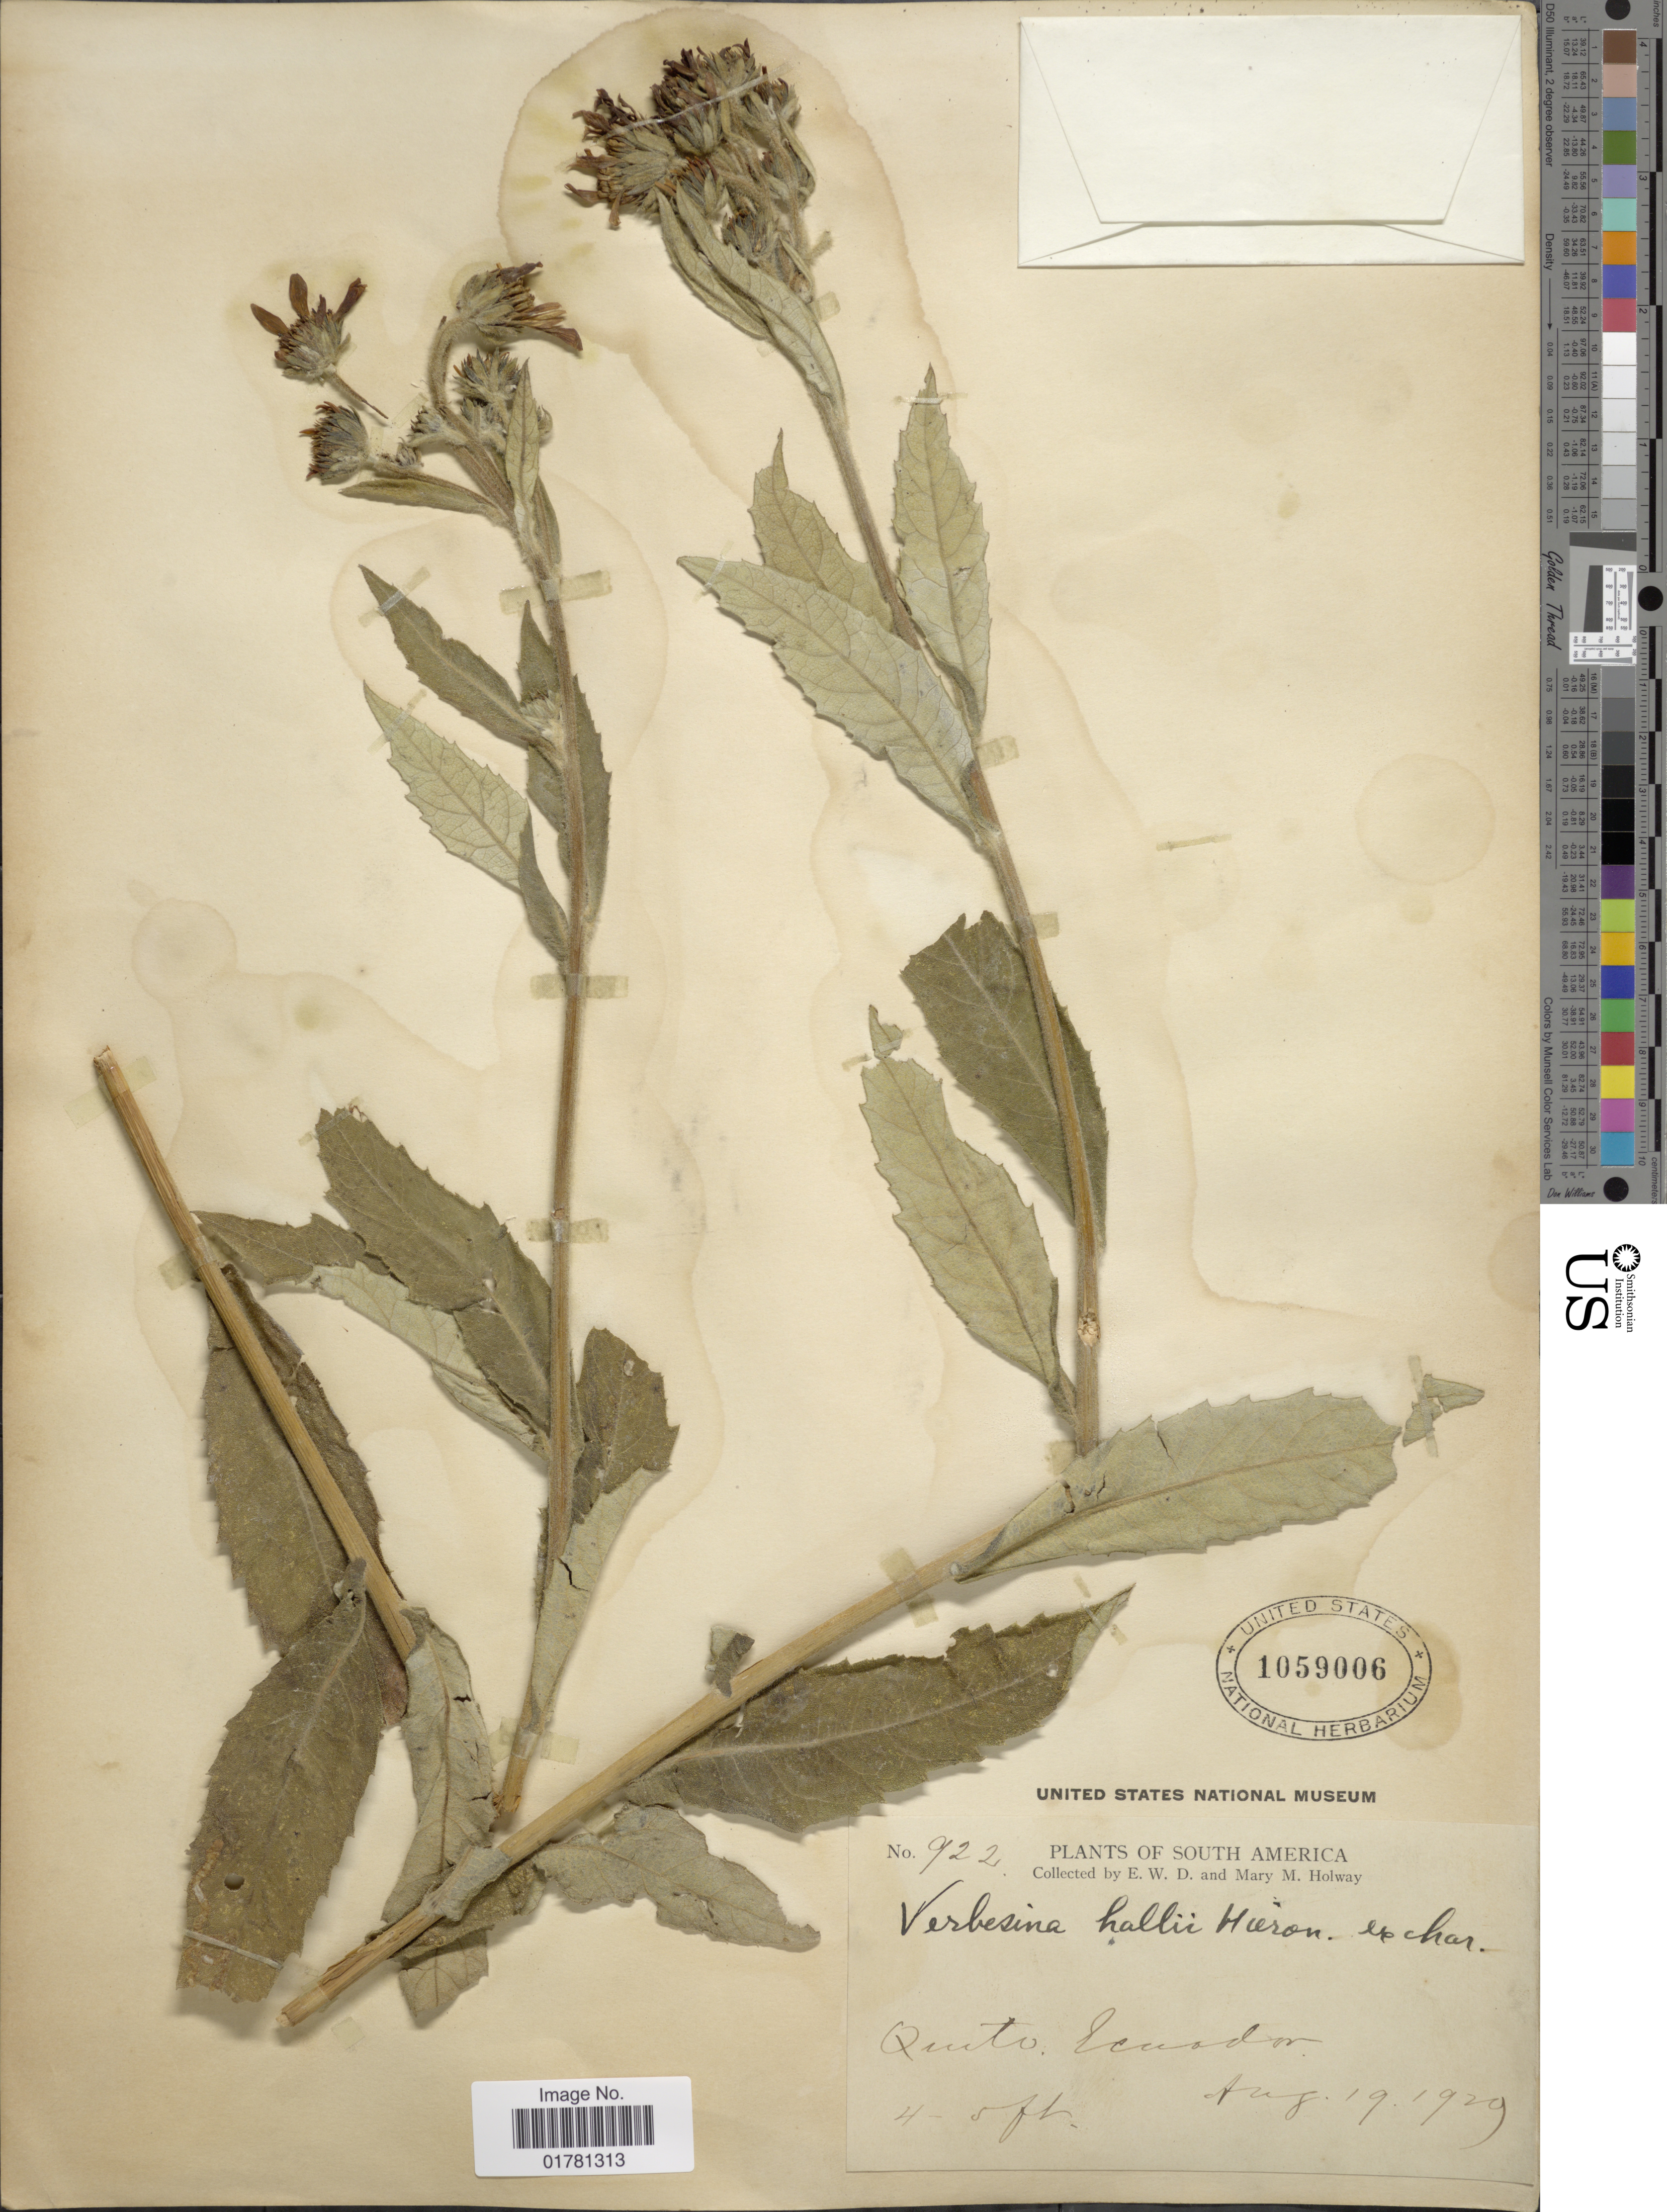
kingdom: Plantae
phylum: Tracheophyta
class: Magnoliopsida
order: Asterales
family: Asteraceae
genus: Verbesina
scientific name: Verbesina sodiroi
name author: Hieron.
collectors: E. W. D. Holway & M. M. Holway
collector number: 922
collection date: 1929-08-19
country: Ecuador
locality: Quito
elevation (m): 1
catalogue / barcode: US 1059006